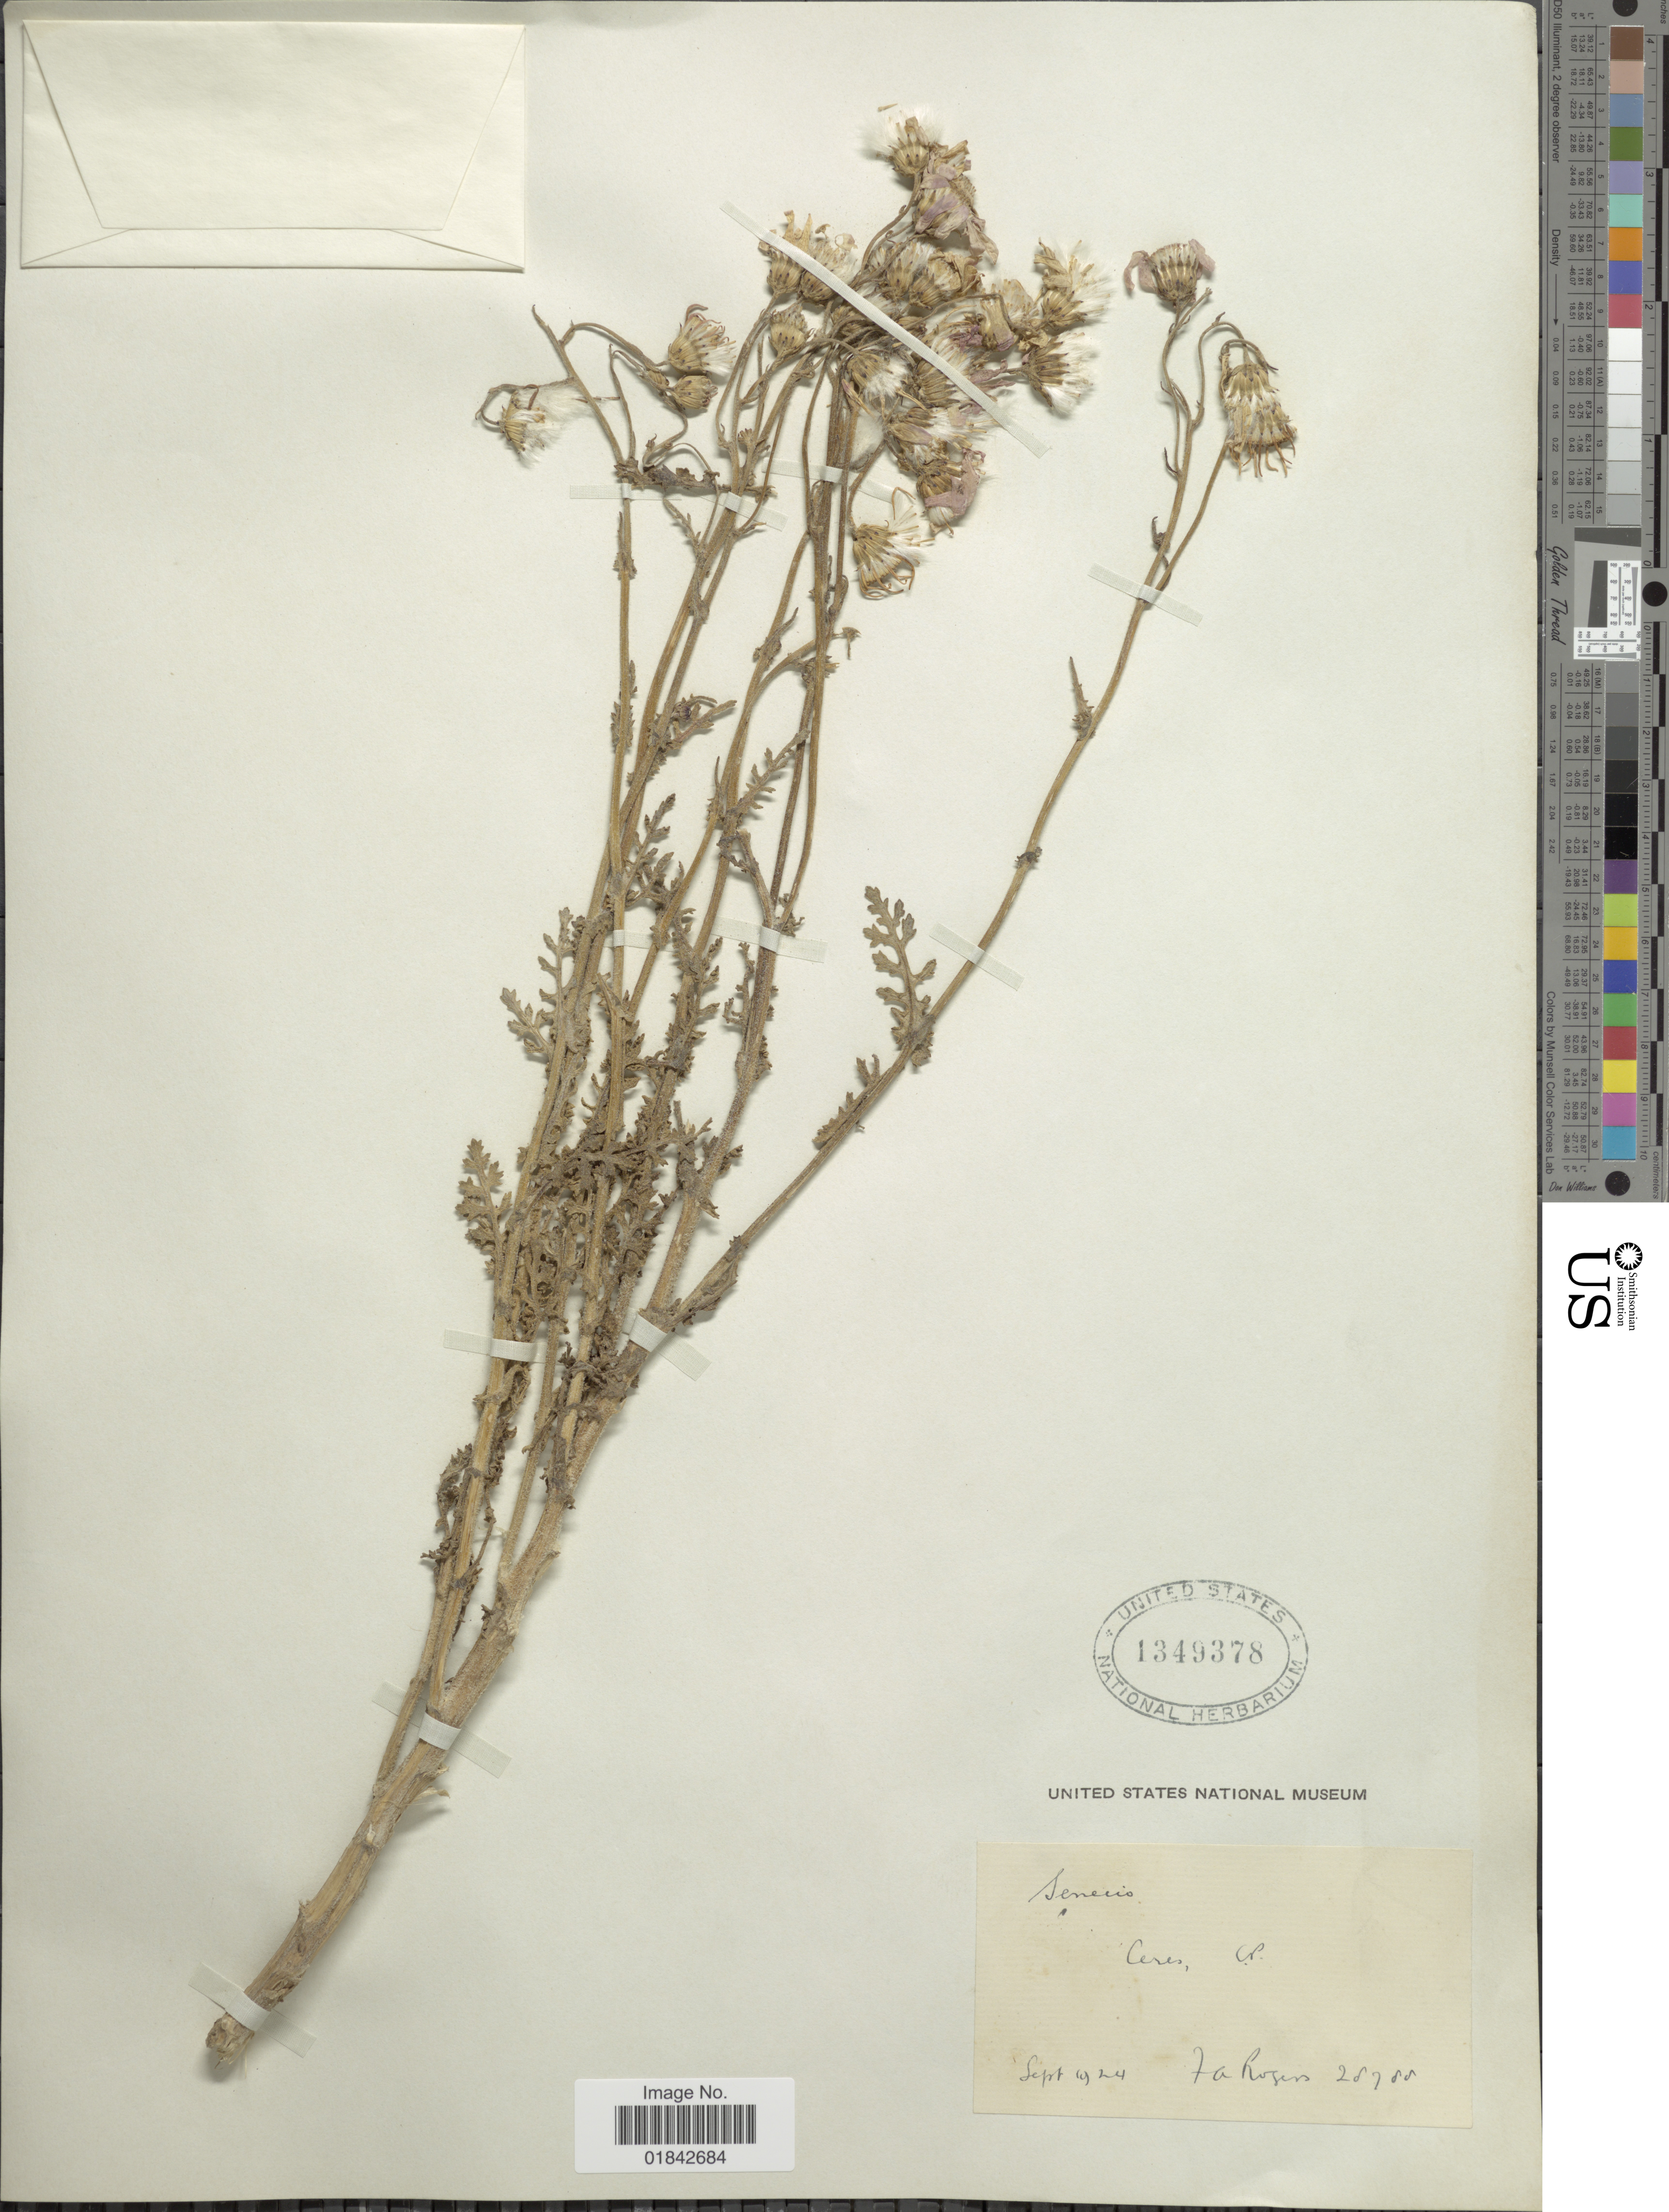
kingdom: Plantae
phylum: Tracheophyta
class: Magnoliopsida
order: Asterales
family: Asteraceae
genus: Senecio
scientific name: Senecio sp.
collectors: F. A. Rogers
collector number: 28788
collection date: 1924-09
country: South Africa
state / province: Western Cape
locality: Ceres, C. P.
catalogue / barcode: US 1349378